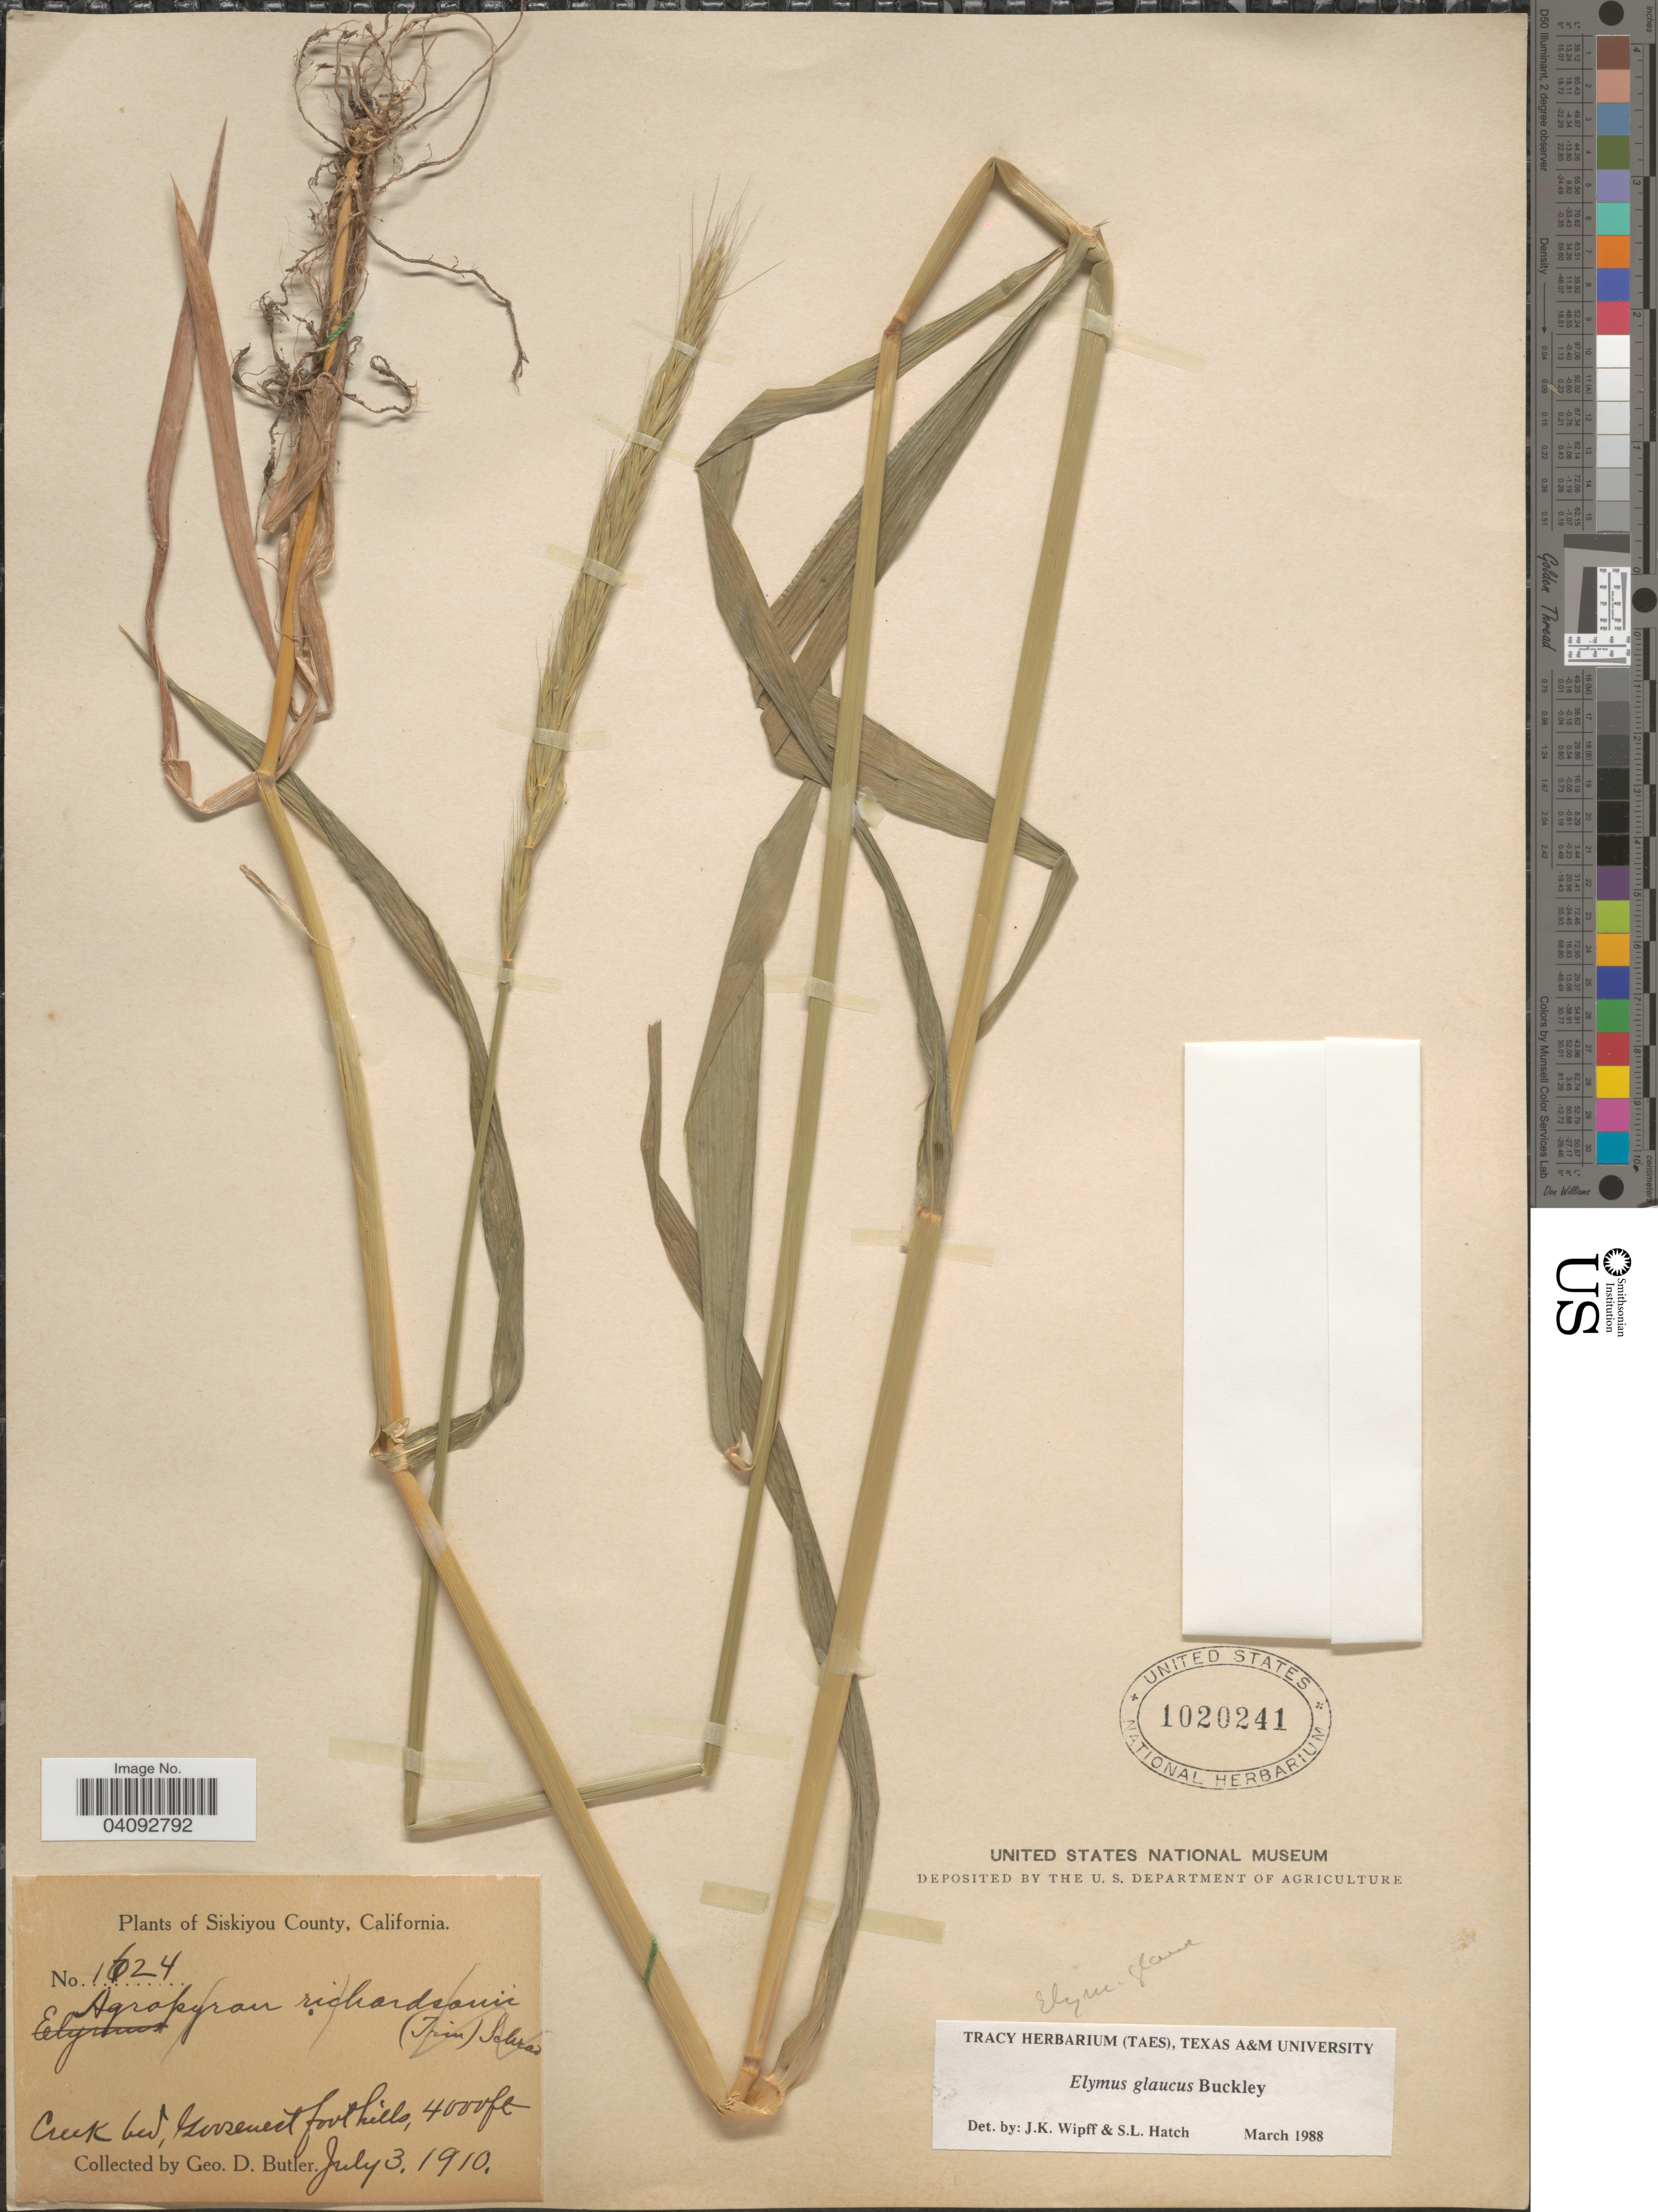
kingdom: Plantae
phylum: Tracheophyta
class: Liliopsida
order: Poales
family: Poaceae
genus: Elymus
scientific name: Elymus glaucus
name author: Buckley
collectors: G. D. Butler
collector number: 1624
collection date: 1910-07-03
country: United States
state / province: California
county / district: Siskiyou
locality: Siskiyou County. Creek bed, Goosenest foothills.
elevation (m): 1219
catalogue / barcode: US 1020241